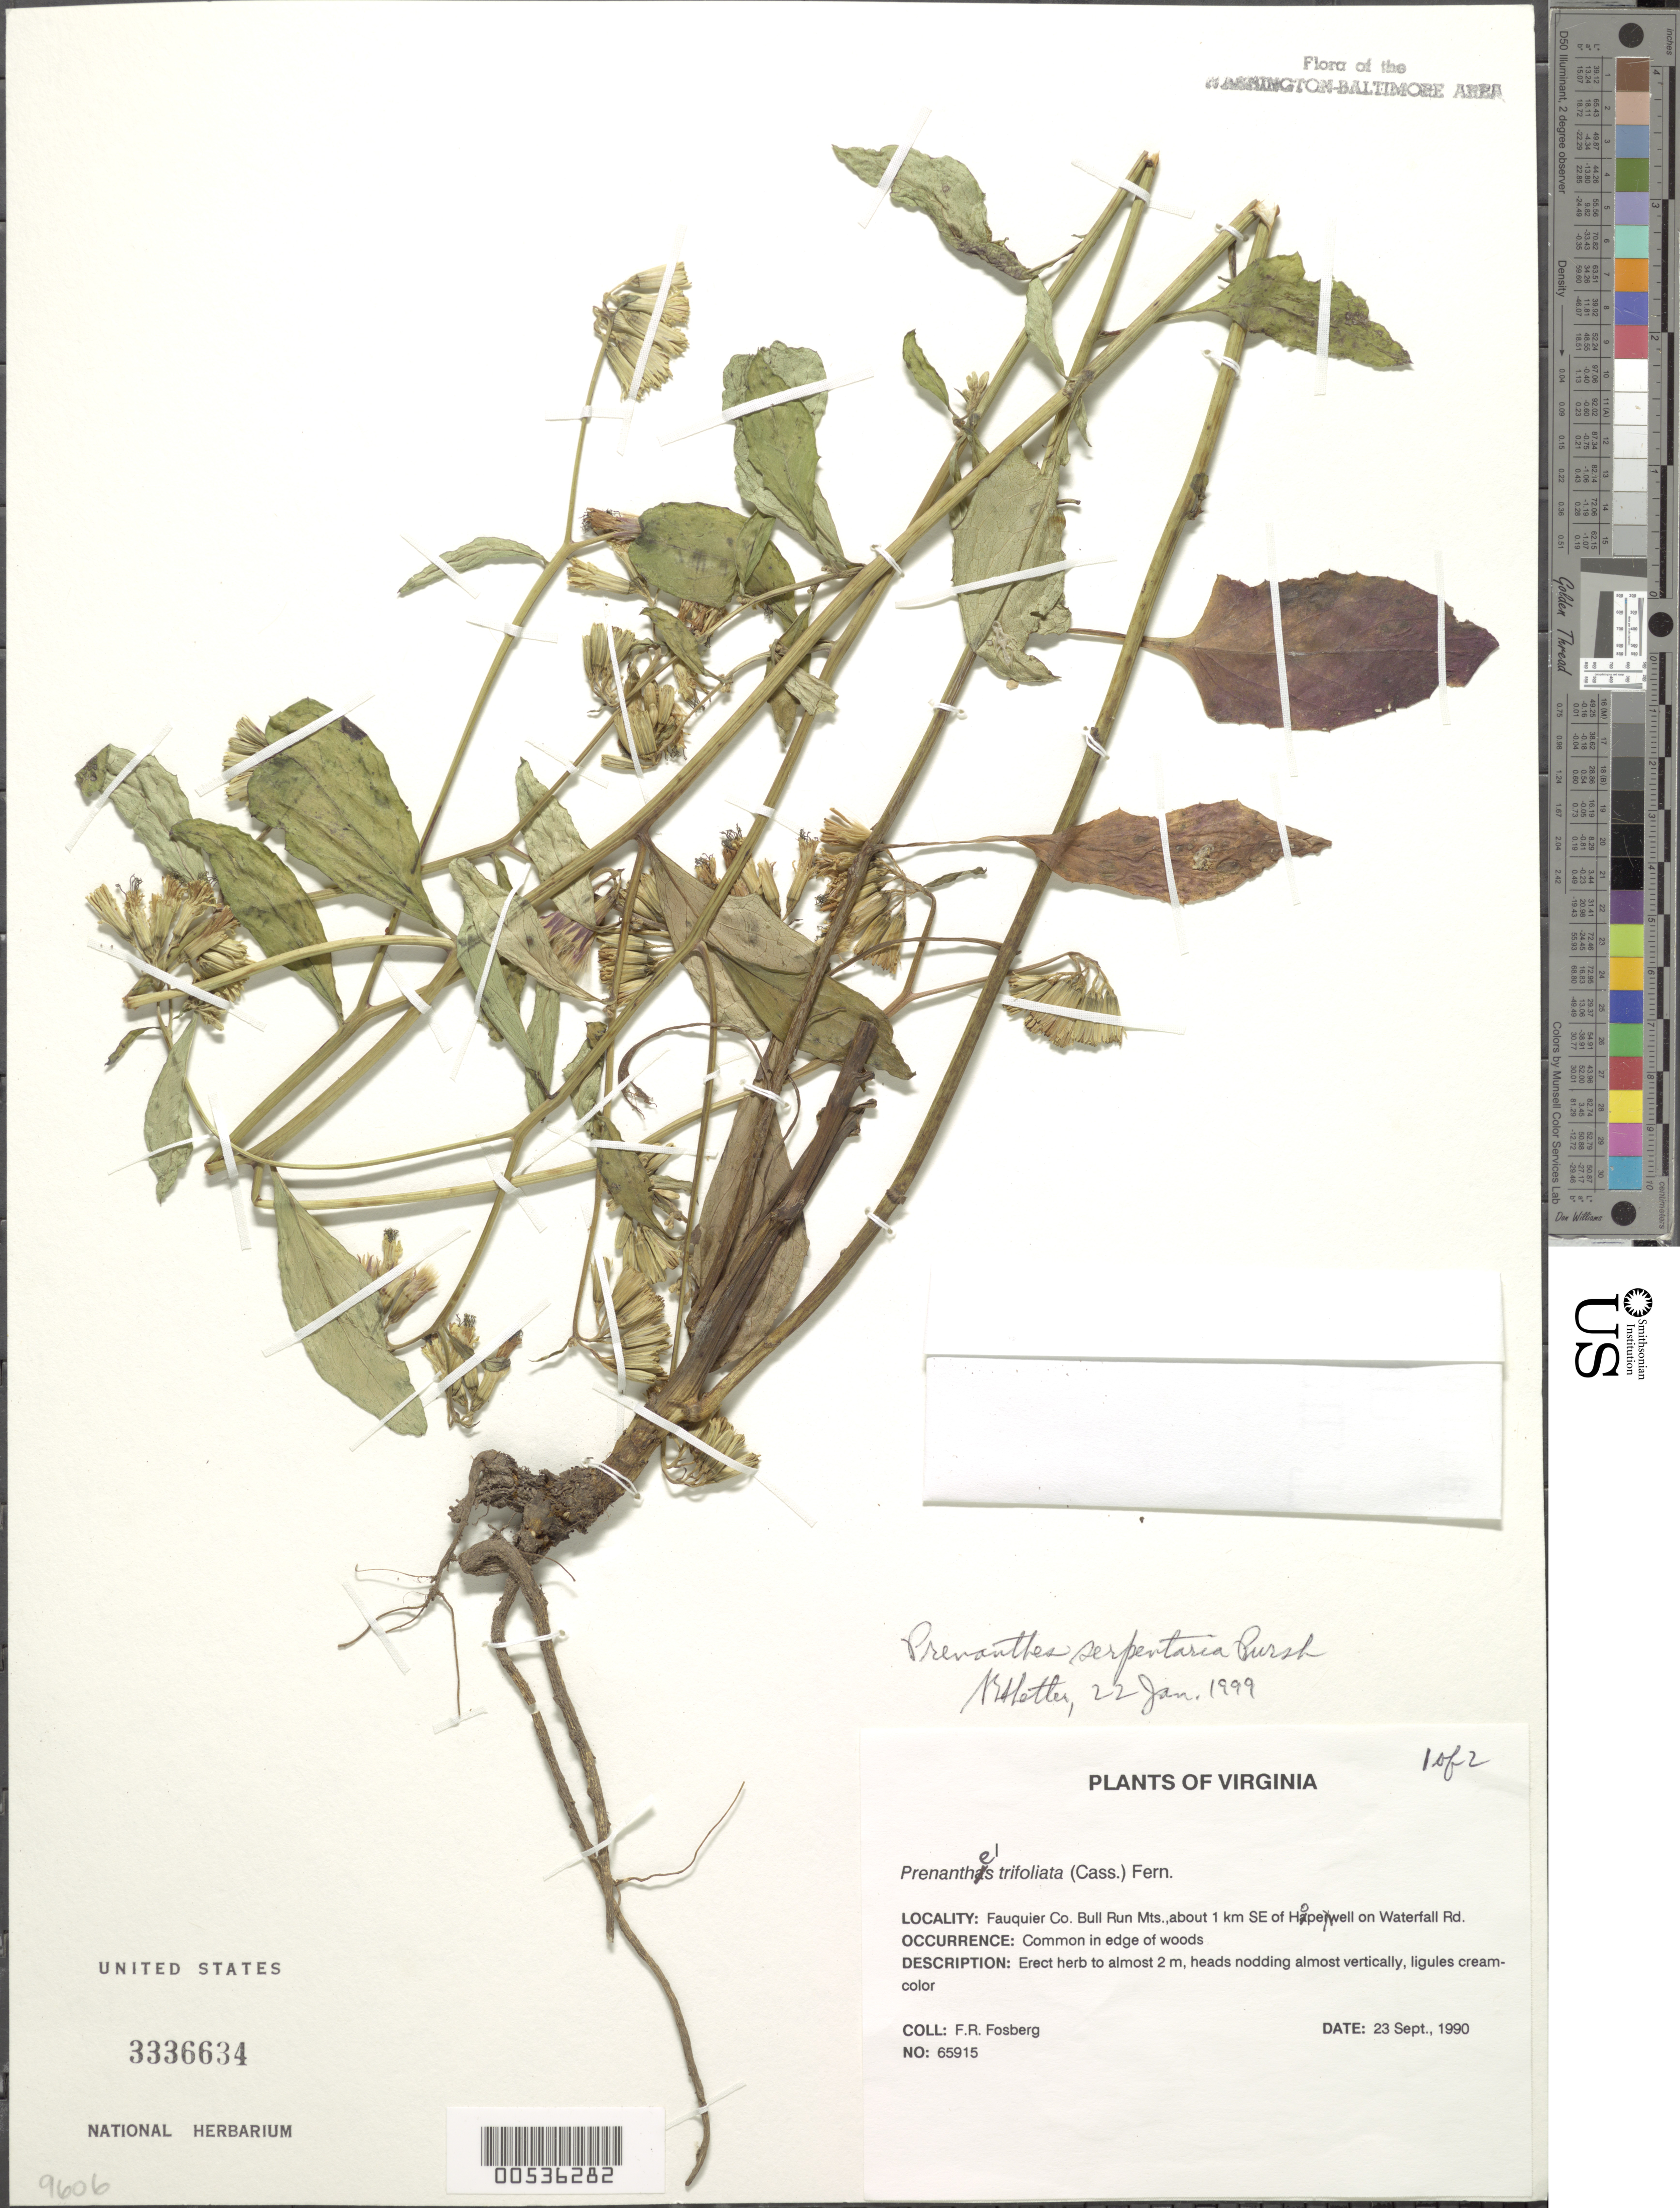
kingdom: Plantae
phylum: Tracheophyta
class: Magnoliopsida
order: Asterales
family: Asteraceae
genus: Nabalus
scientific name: Nabalus serpentarius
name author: (Pursh) Hook.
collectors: F. R. Fosberg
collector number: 65915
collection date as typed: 23 Sep 1990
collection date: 1990-09-23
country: United States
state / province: Virginia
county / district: Fauquier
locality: SE of Hopewell on Waterfall Rd. Bull Run Mts.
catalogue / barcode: US 3336634